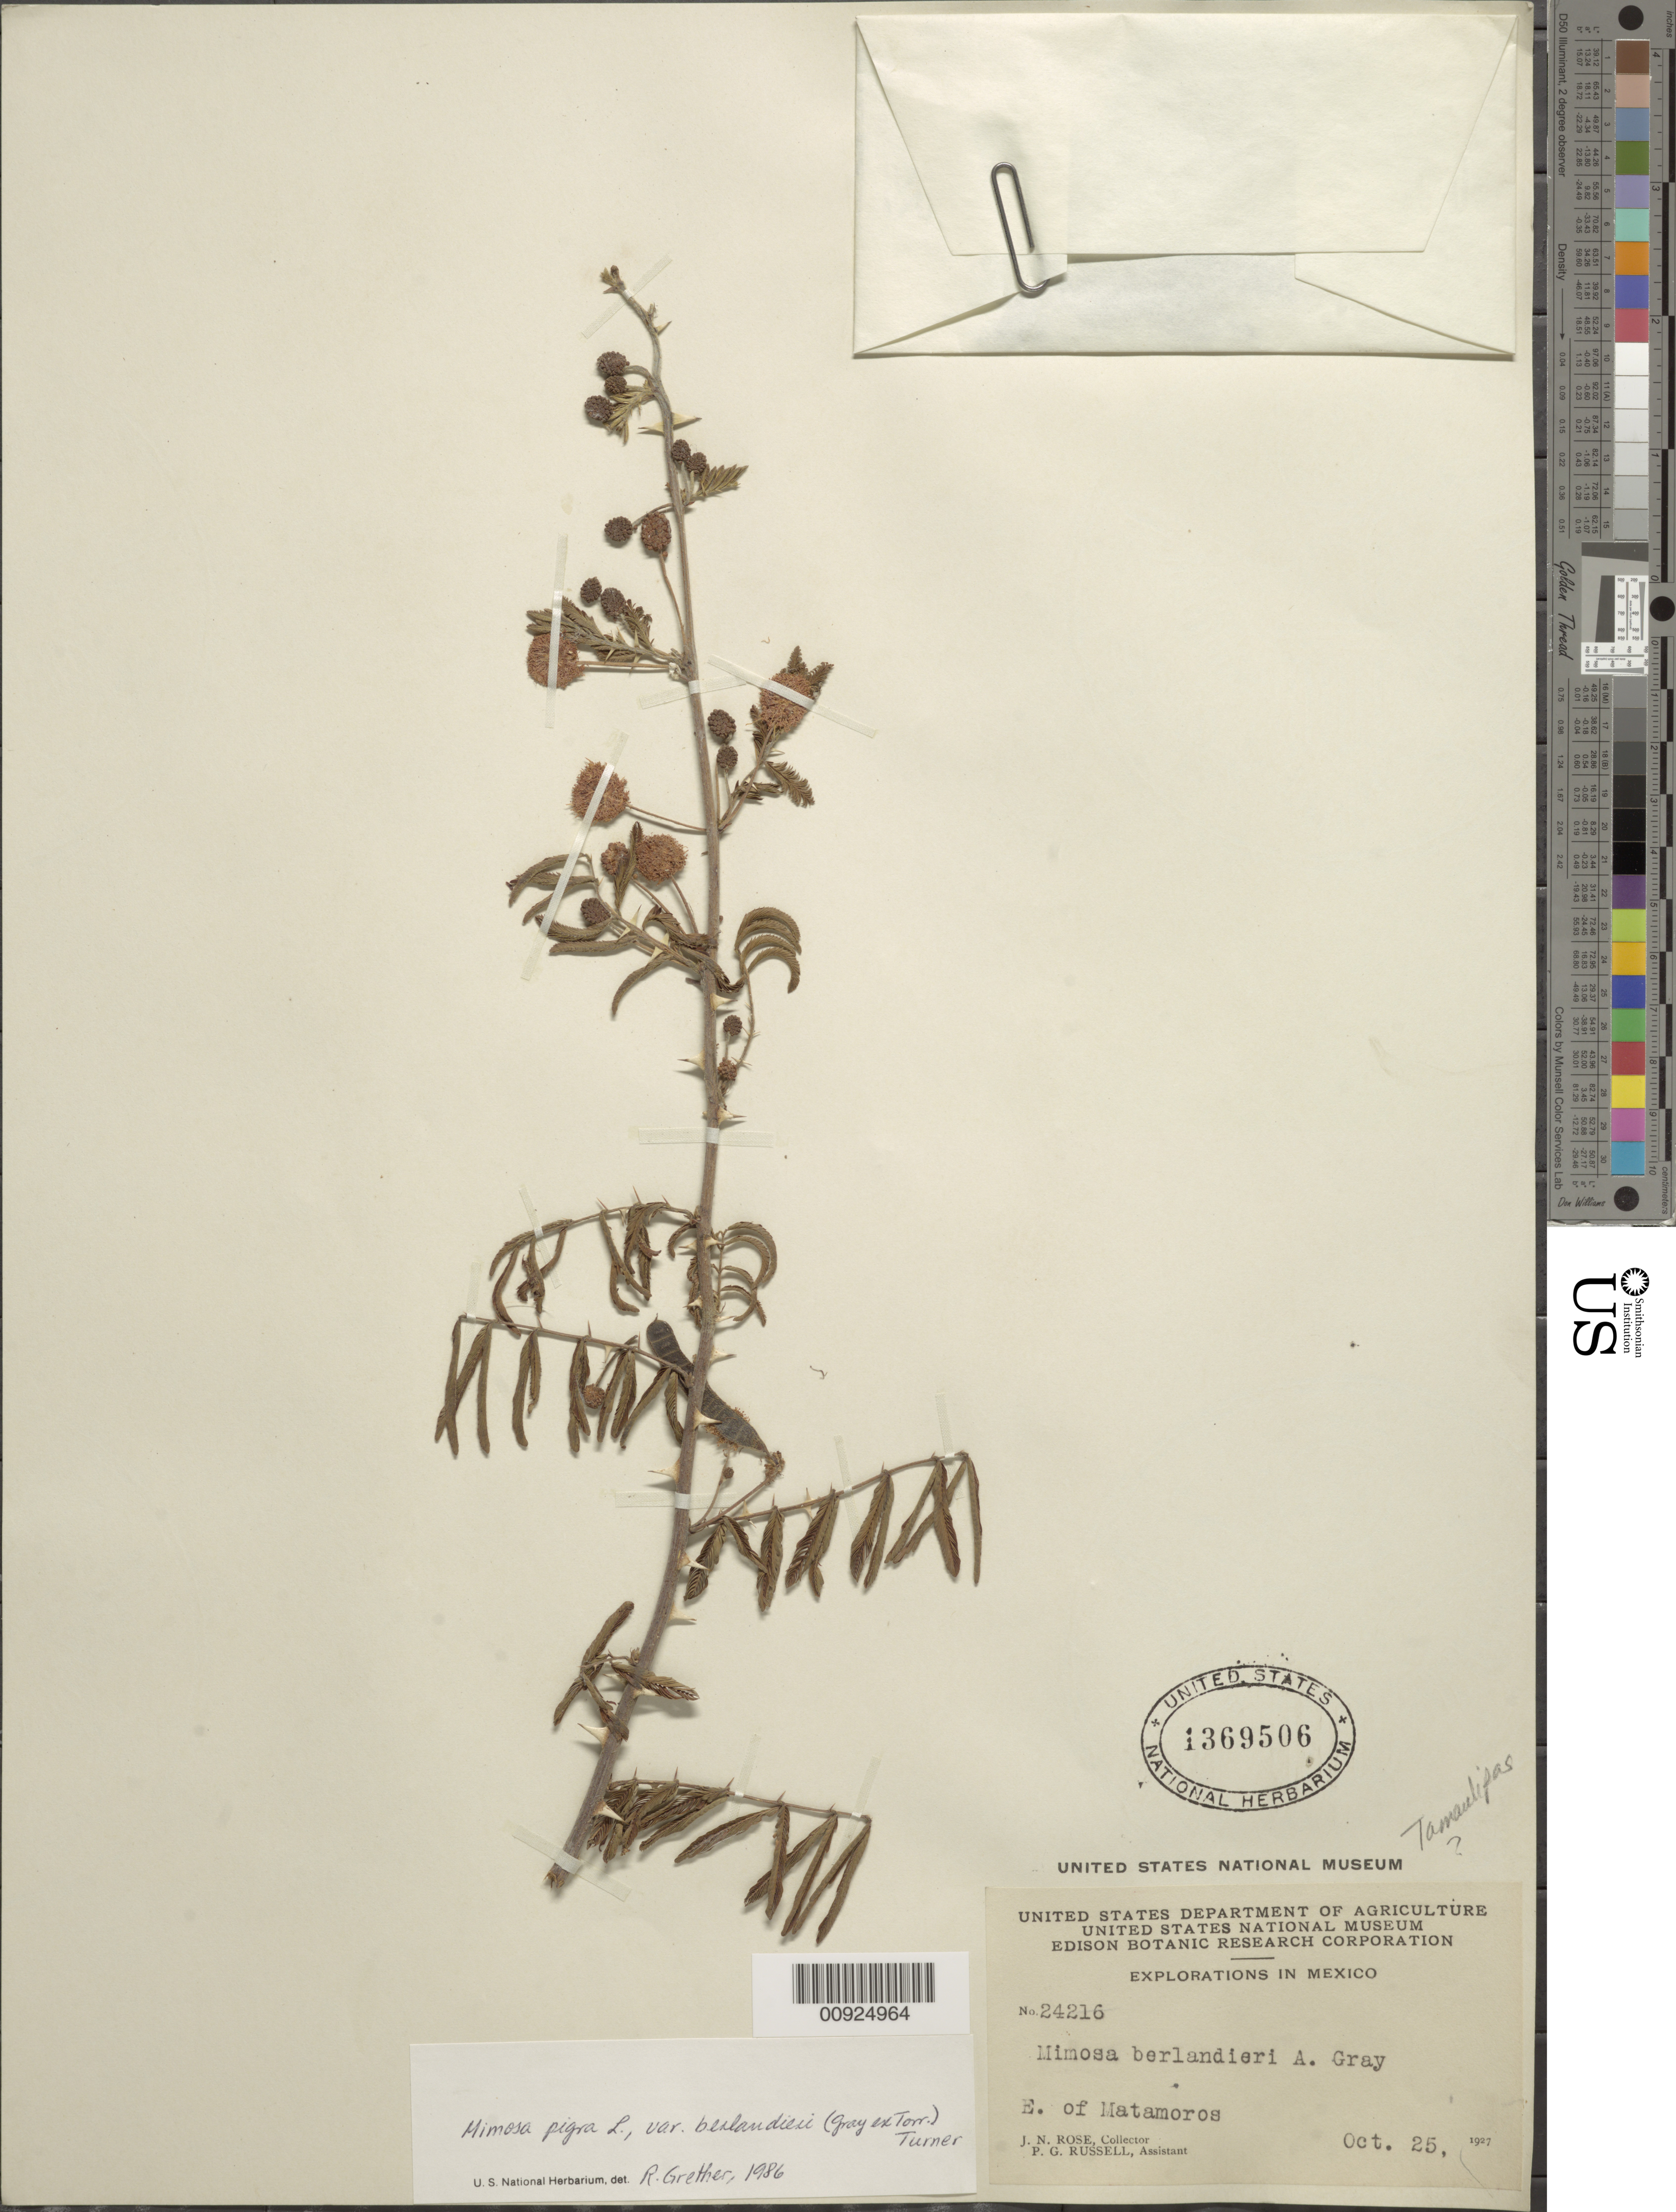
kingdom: Plantae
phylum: Tracheophyta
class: Magnoliopsida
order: Fabales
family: Fabaceae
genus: Mimosa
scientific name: Mimosa asperata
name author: L.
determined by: Strong, Mark T., (BOT), Smithsonian Institution - National Museum of Natural History (UNITED STATES)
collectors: J. N. Rose & P. G. Russell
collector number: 24216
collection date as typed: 25 Oct 1927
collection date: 1927-10-25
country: Mexico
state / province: Tamaulipas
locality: E of Matamoros.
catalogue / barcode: US 1369506